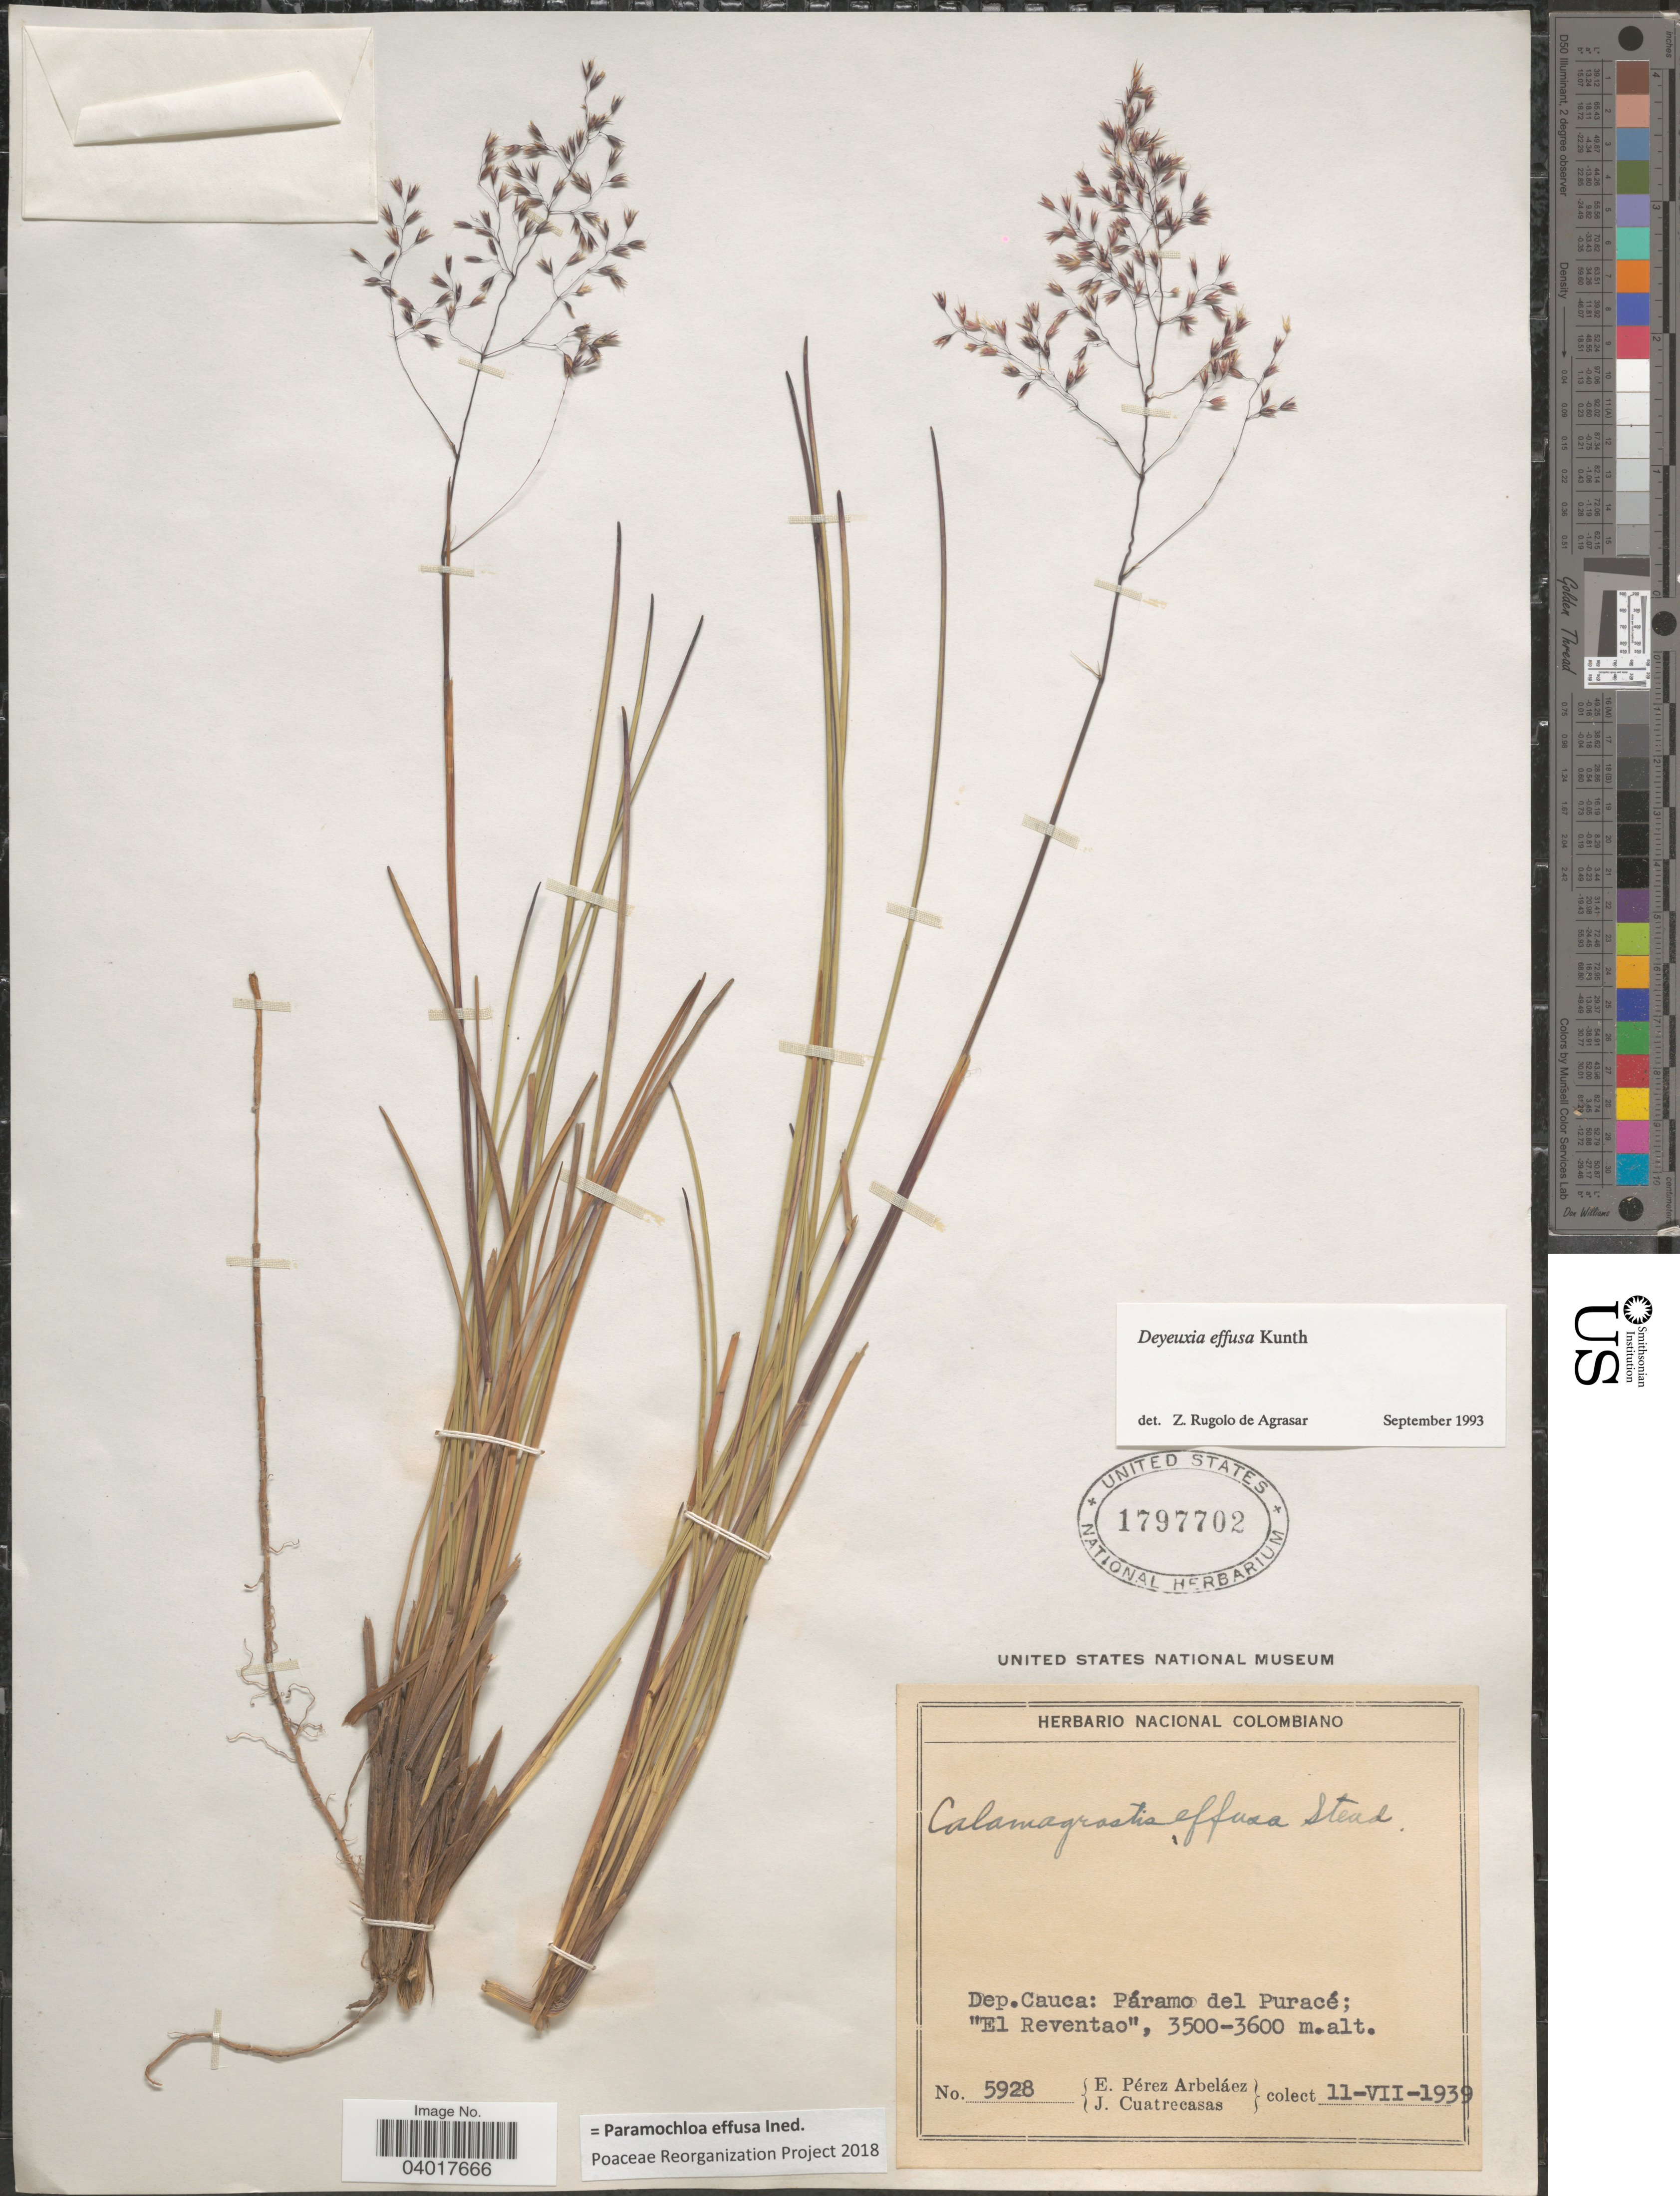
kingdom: Plantae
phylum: Tracheophyta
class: Liliopsida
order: Poales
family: Poaceae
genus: Paramochloa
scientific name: Paramochloa effusa ined.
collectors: E. Pérez Arbeláez & J. Cuatrecasas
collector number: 5928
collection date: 1939-07-11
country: Colombia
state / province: Cauca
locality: Dep. Cauca: Páramo del Puracé; "El Reventao".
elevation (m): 3500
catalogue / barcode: US 1797702